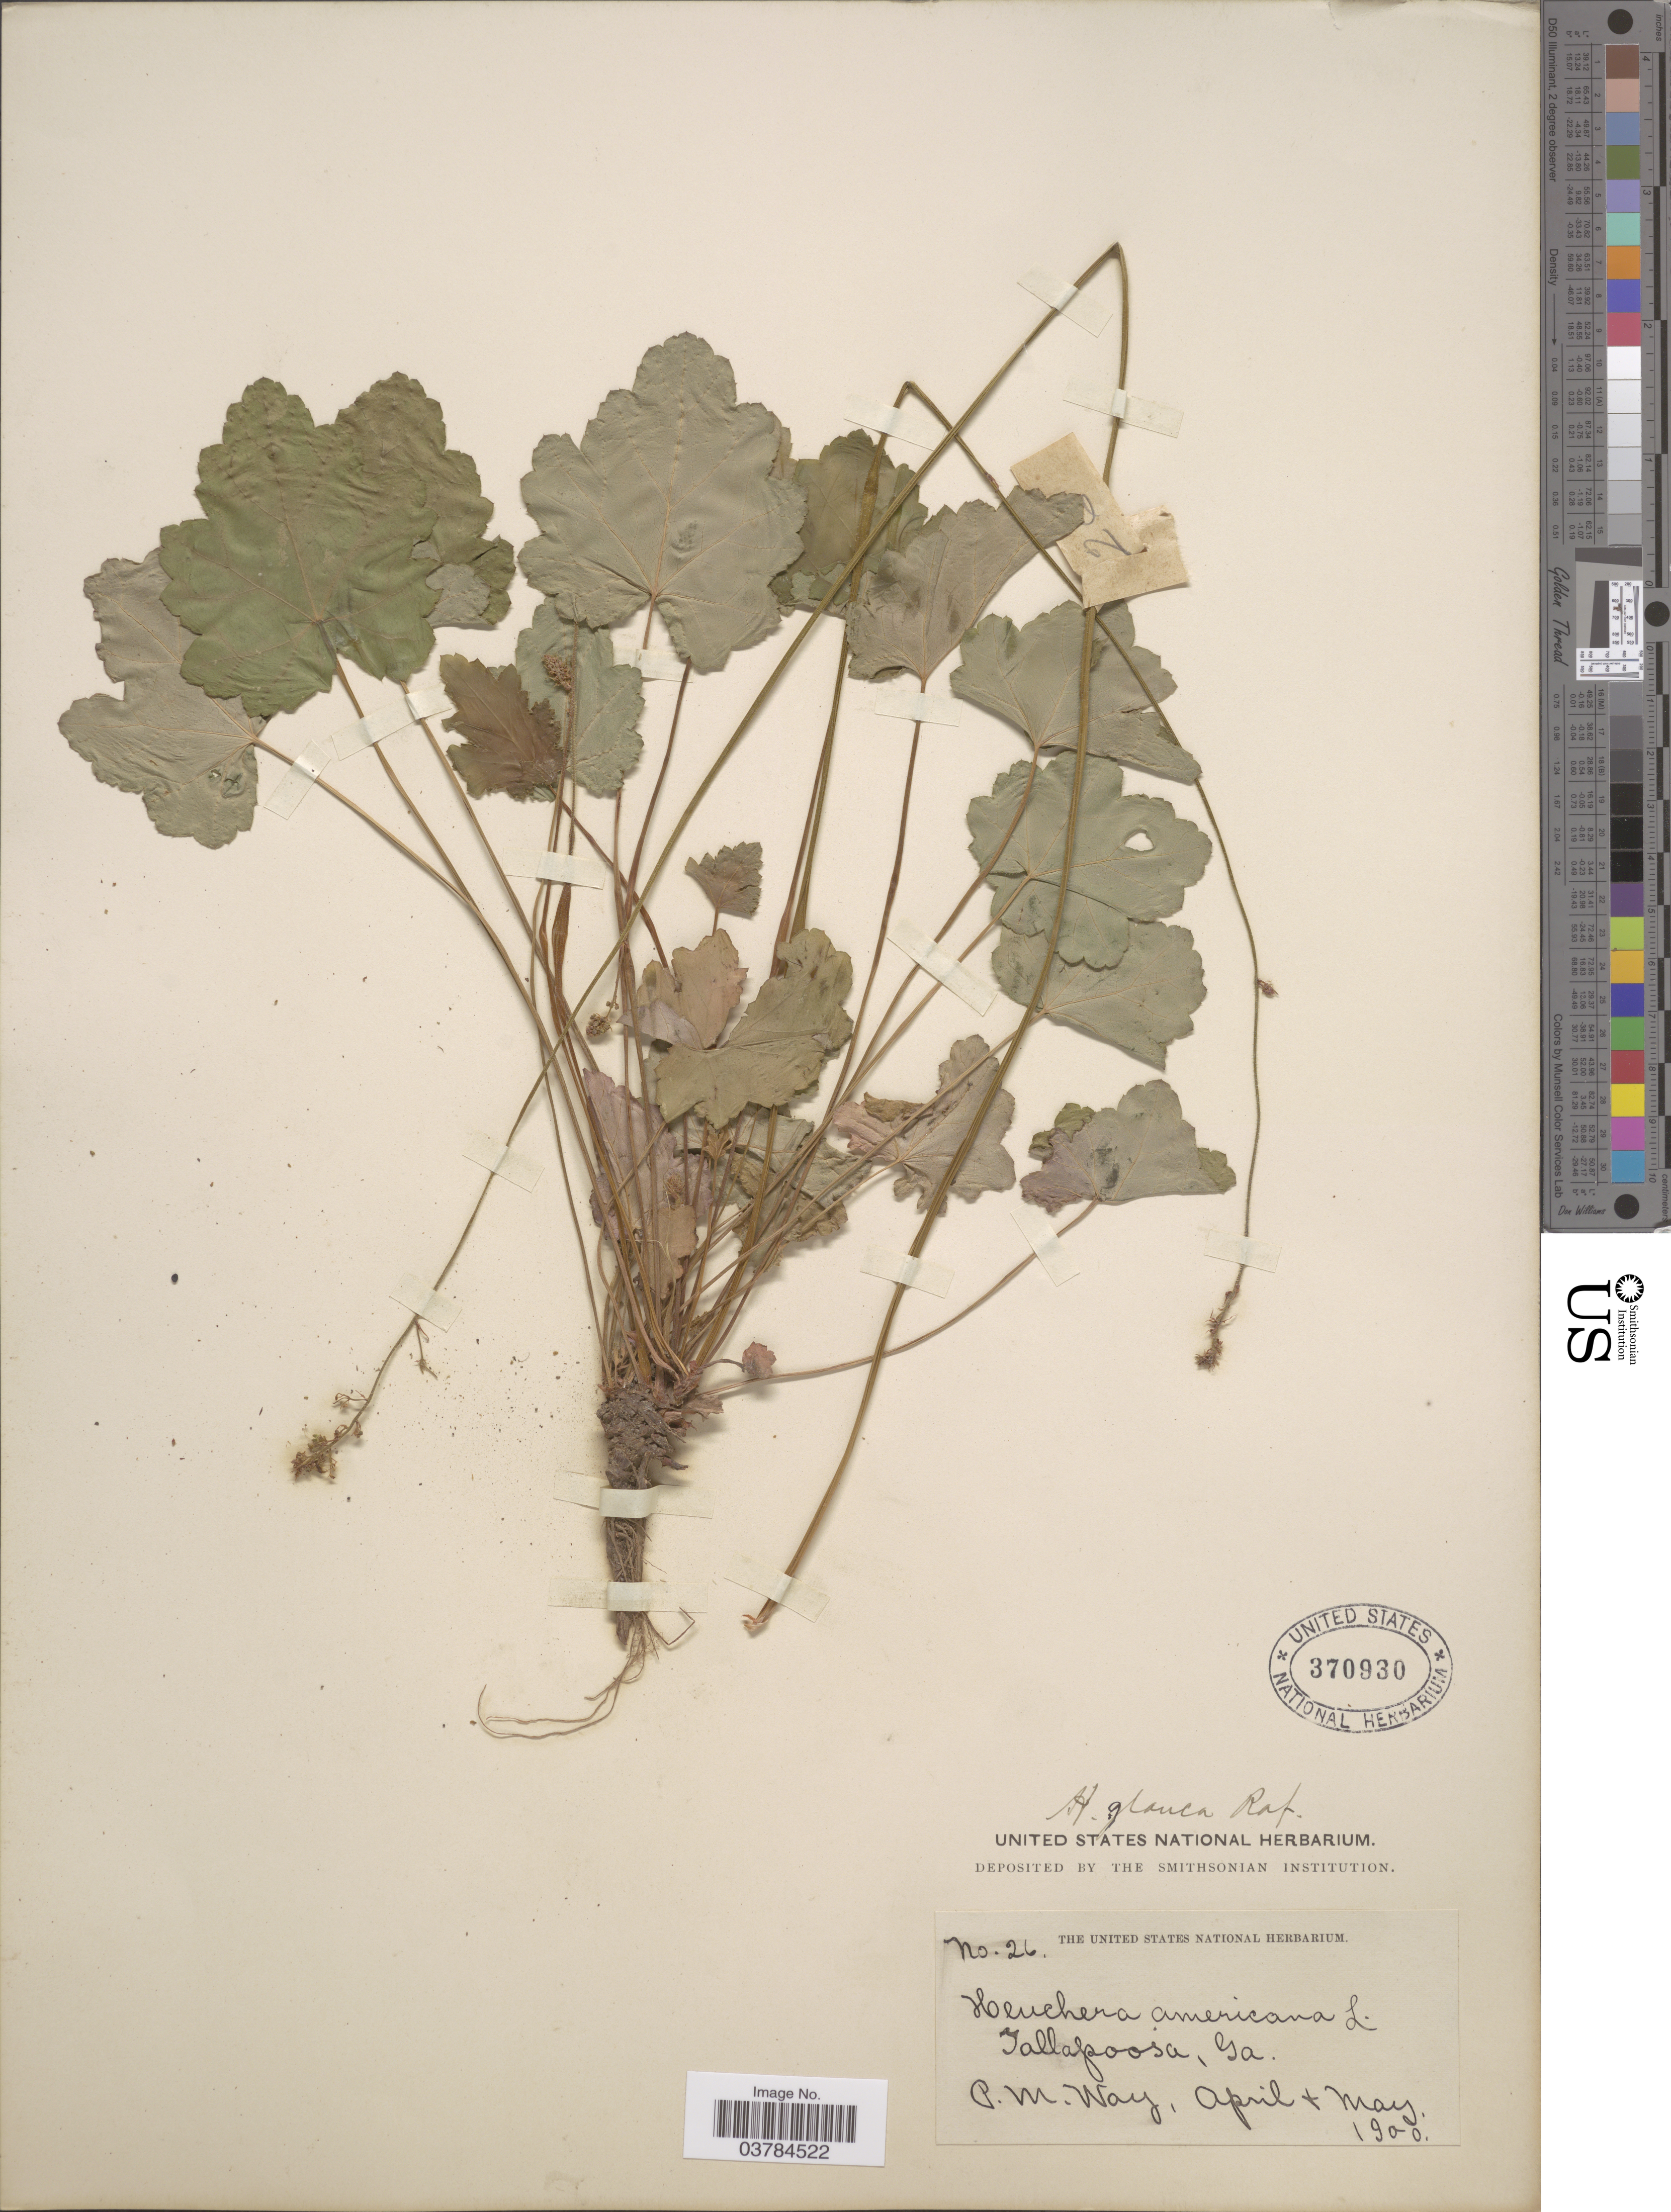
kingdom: Plantae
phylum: Tracheophyta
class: Magnoliopsida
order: Saxifragales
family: Saxifragaceae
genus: Heuchera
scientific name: Heuchera glauca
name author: Raf.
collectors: P. Way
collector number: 26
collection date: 1900-04/1900-05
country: United States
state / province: Georgia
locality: Tallapoosa.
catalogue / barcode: US 370930